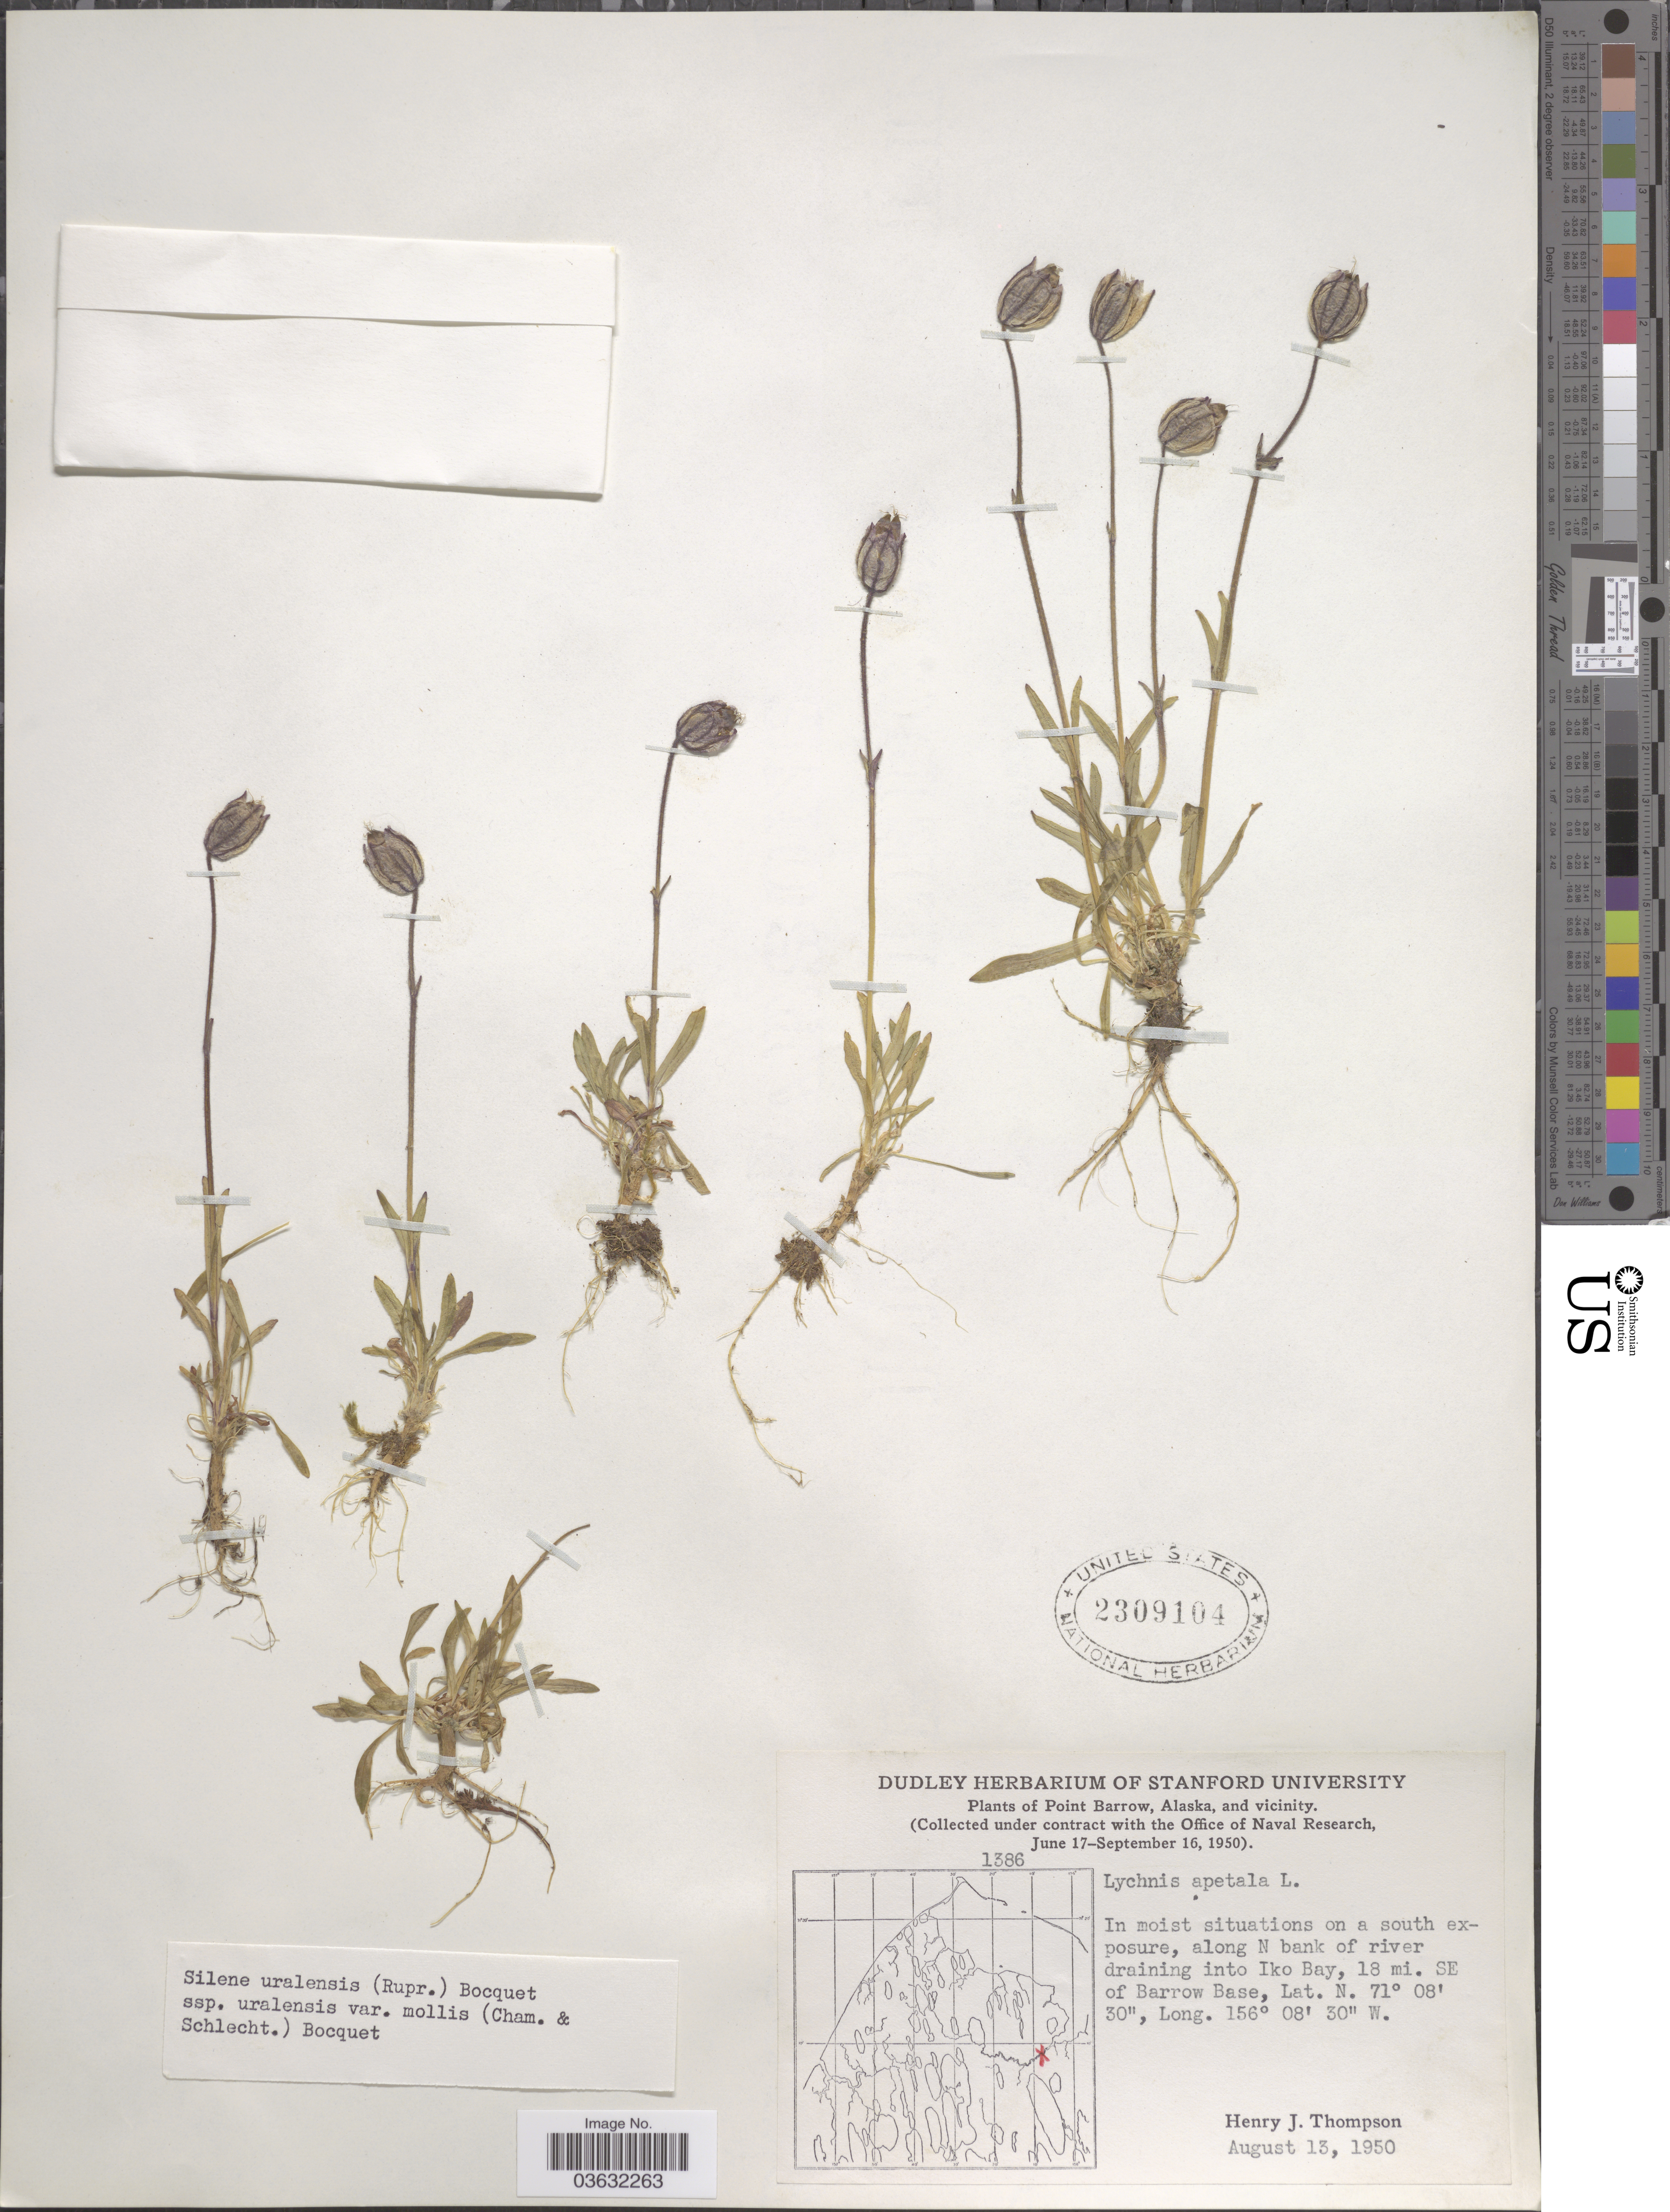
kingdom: Plantae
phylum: Tracheophyta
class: Magnoliopsida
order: Caryophyllales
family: Caryophyllaceae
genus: Silene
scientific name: Silene uralensis var. mollis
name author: (Cham. & Schltdl.) Bocquet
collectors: H. J. Thompson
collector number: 1386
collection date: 1950-08-13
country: United States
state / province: Alaska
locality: Point Barrow, and vicinity. Along N bank of river draining into Iko Bay, 18 mi. SE of Barrow Base.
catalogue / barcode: US 2309104